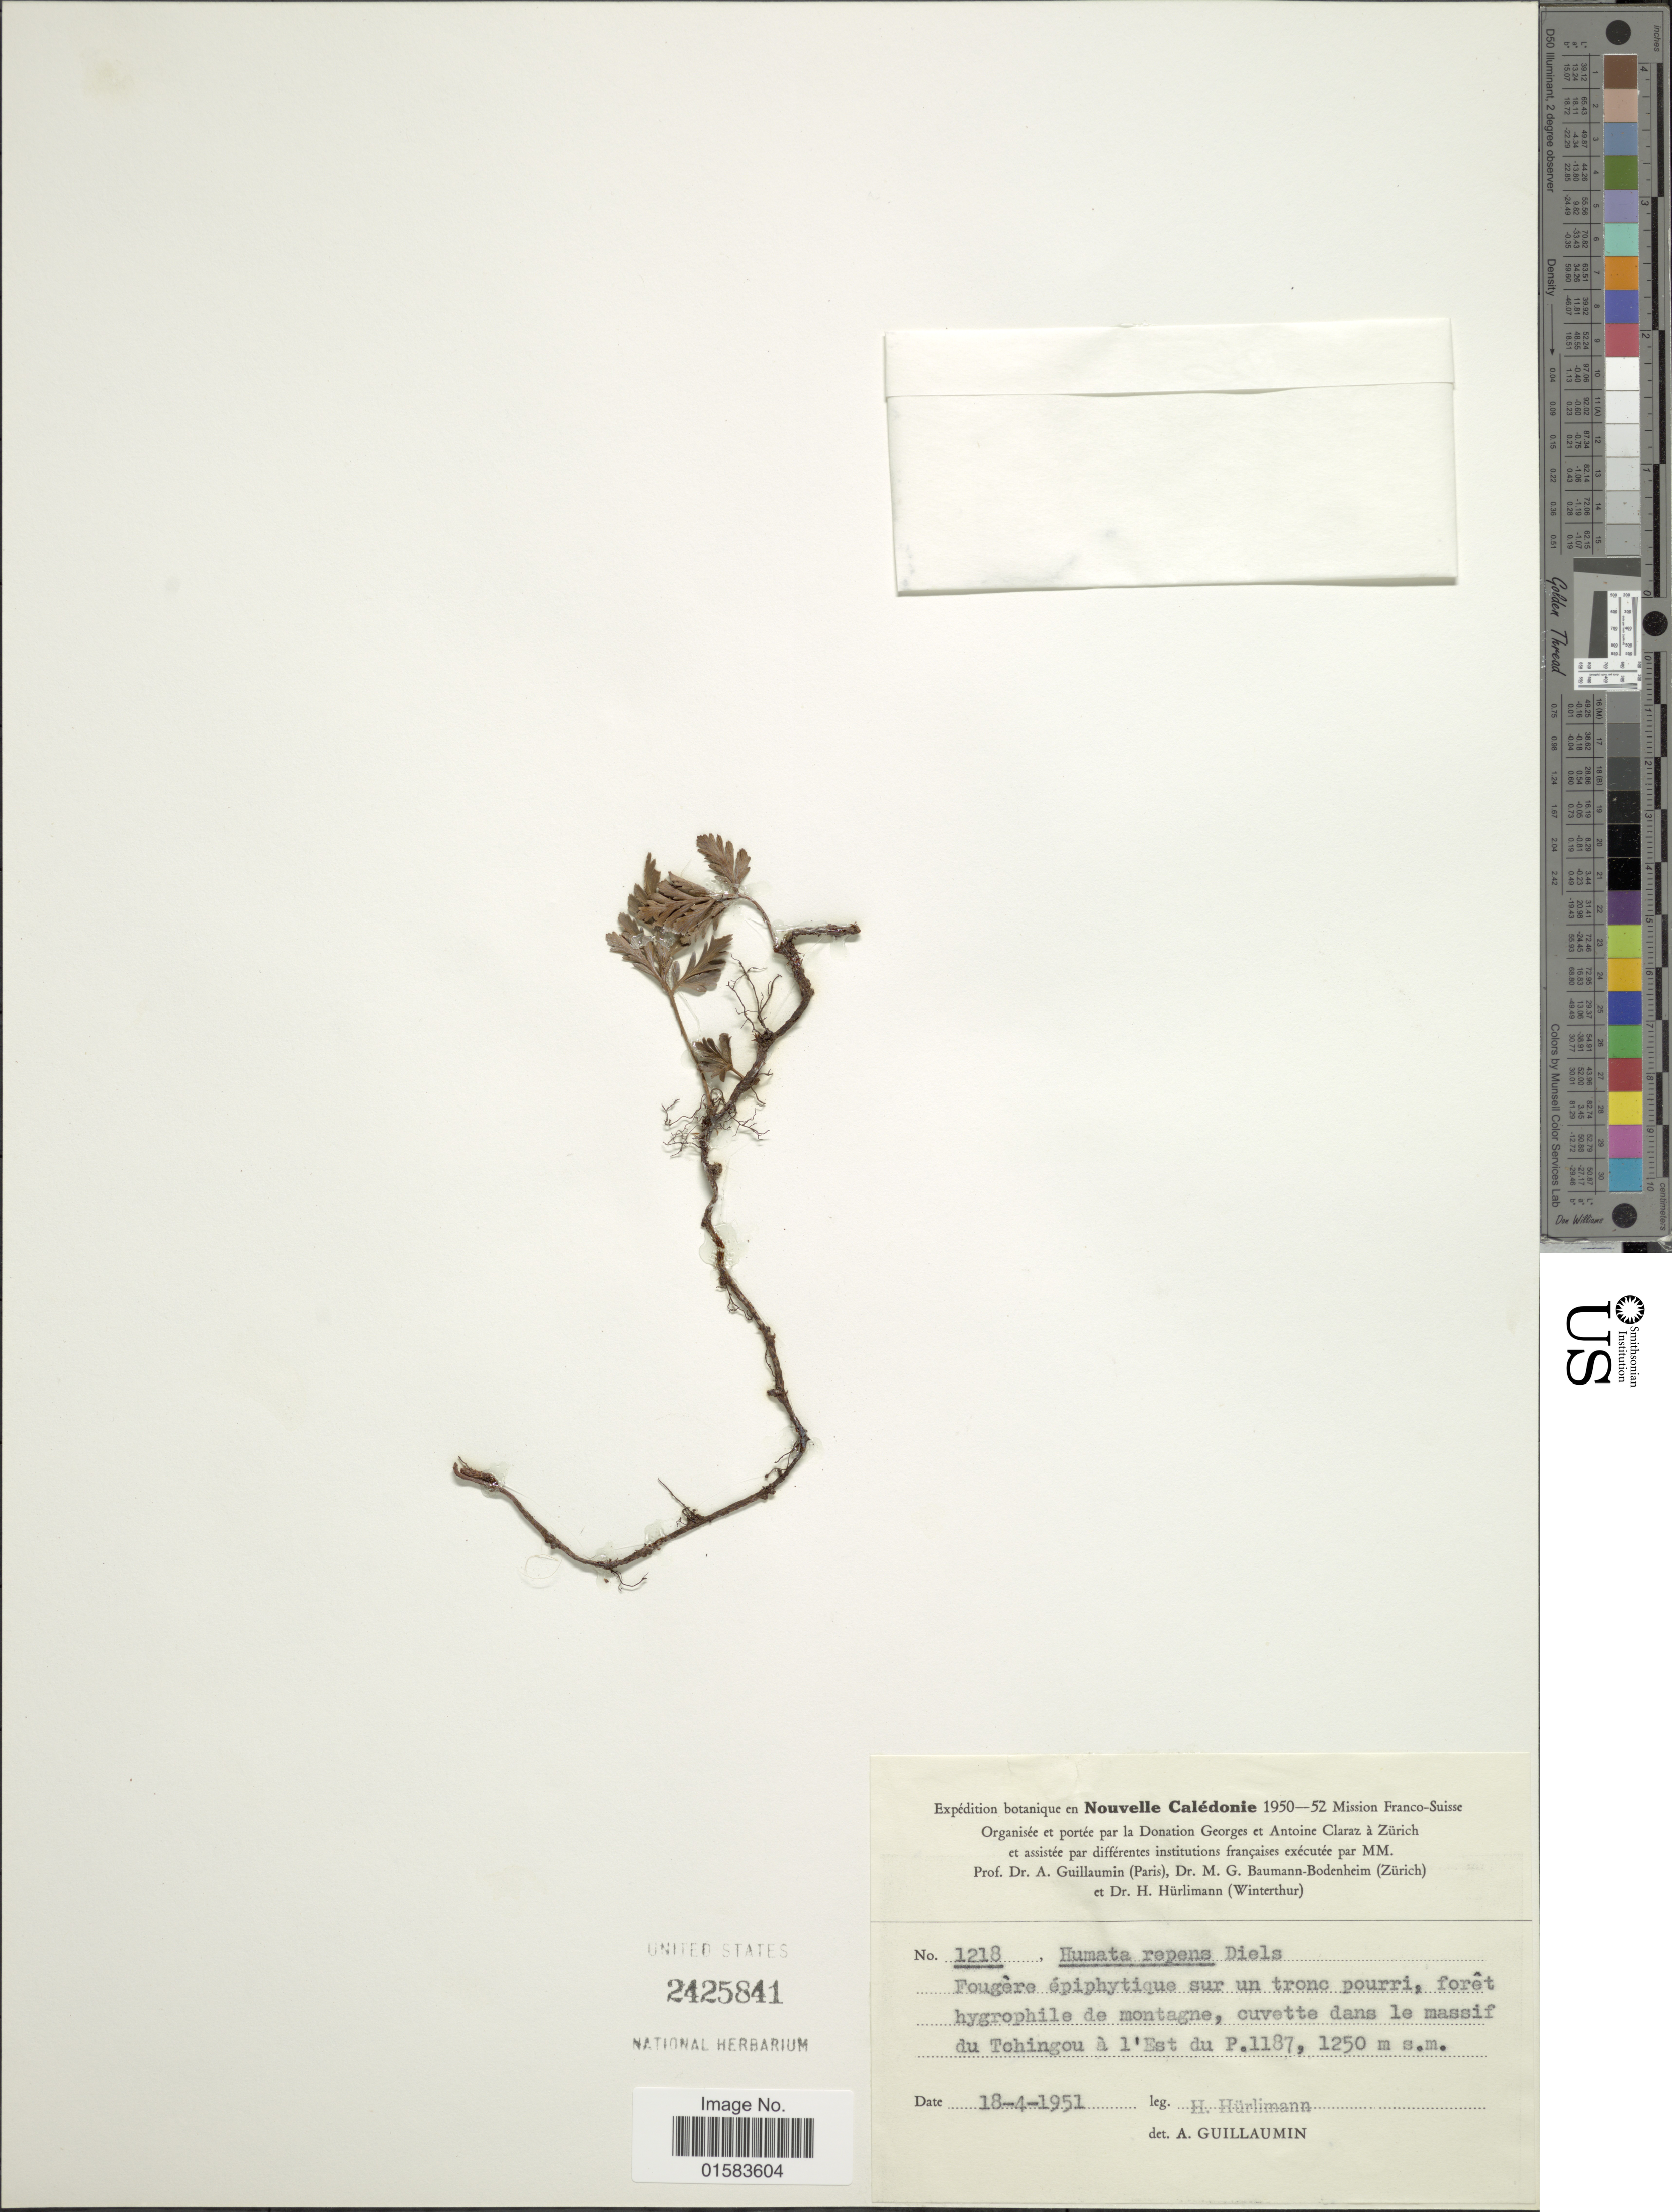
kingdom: Plantae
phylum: Tracheophyta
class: Polypodiopsida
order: Polypodiales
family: Davalliaceae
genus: Davallia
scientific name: Davallia repens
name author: (L. f.) Kuhn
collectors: H. Hurlimann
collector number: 1218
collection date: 1951-04-18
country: New Caledonia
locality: Forest hygrophile de montagne, cuvette dans le massif du Tchingou a I'Este du P.1187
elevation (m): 1250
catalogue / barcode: US 2425841